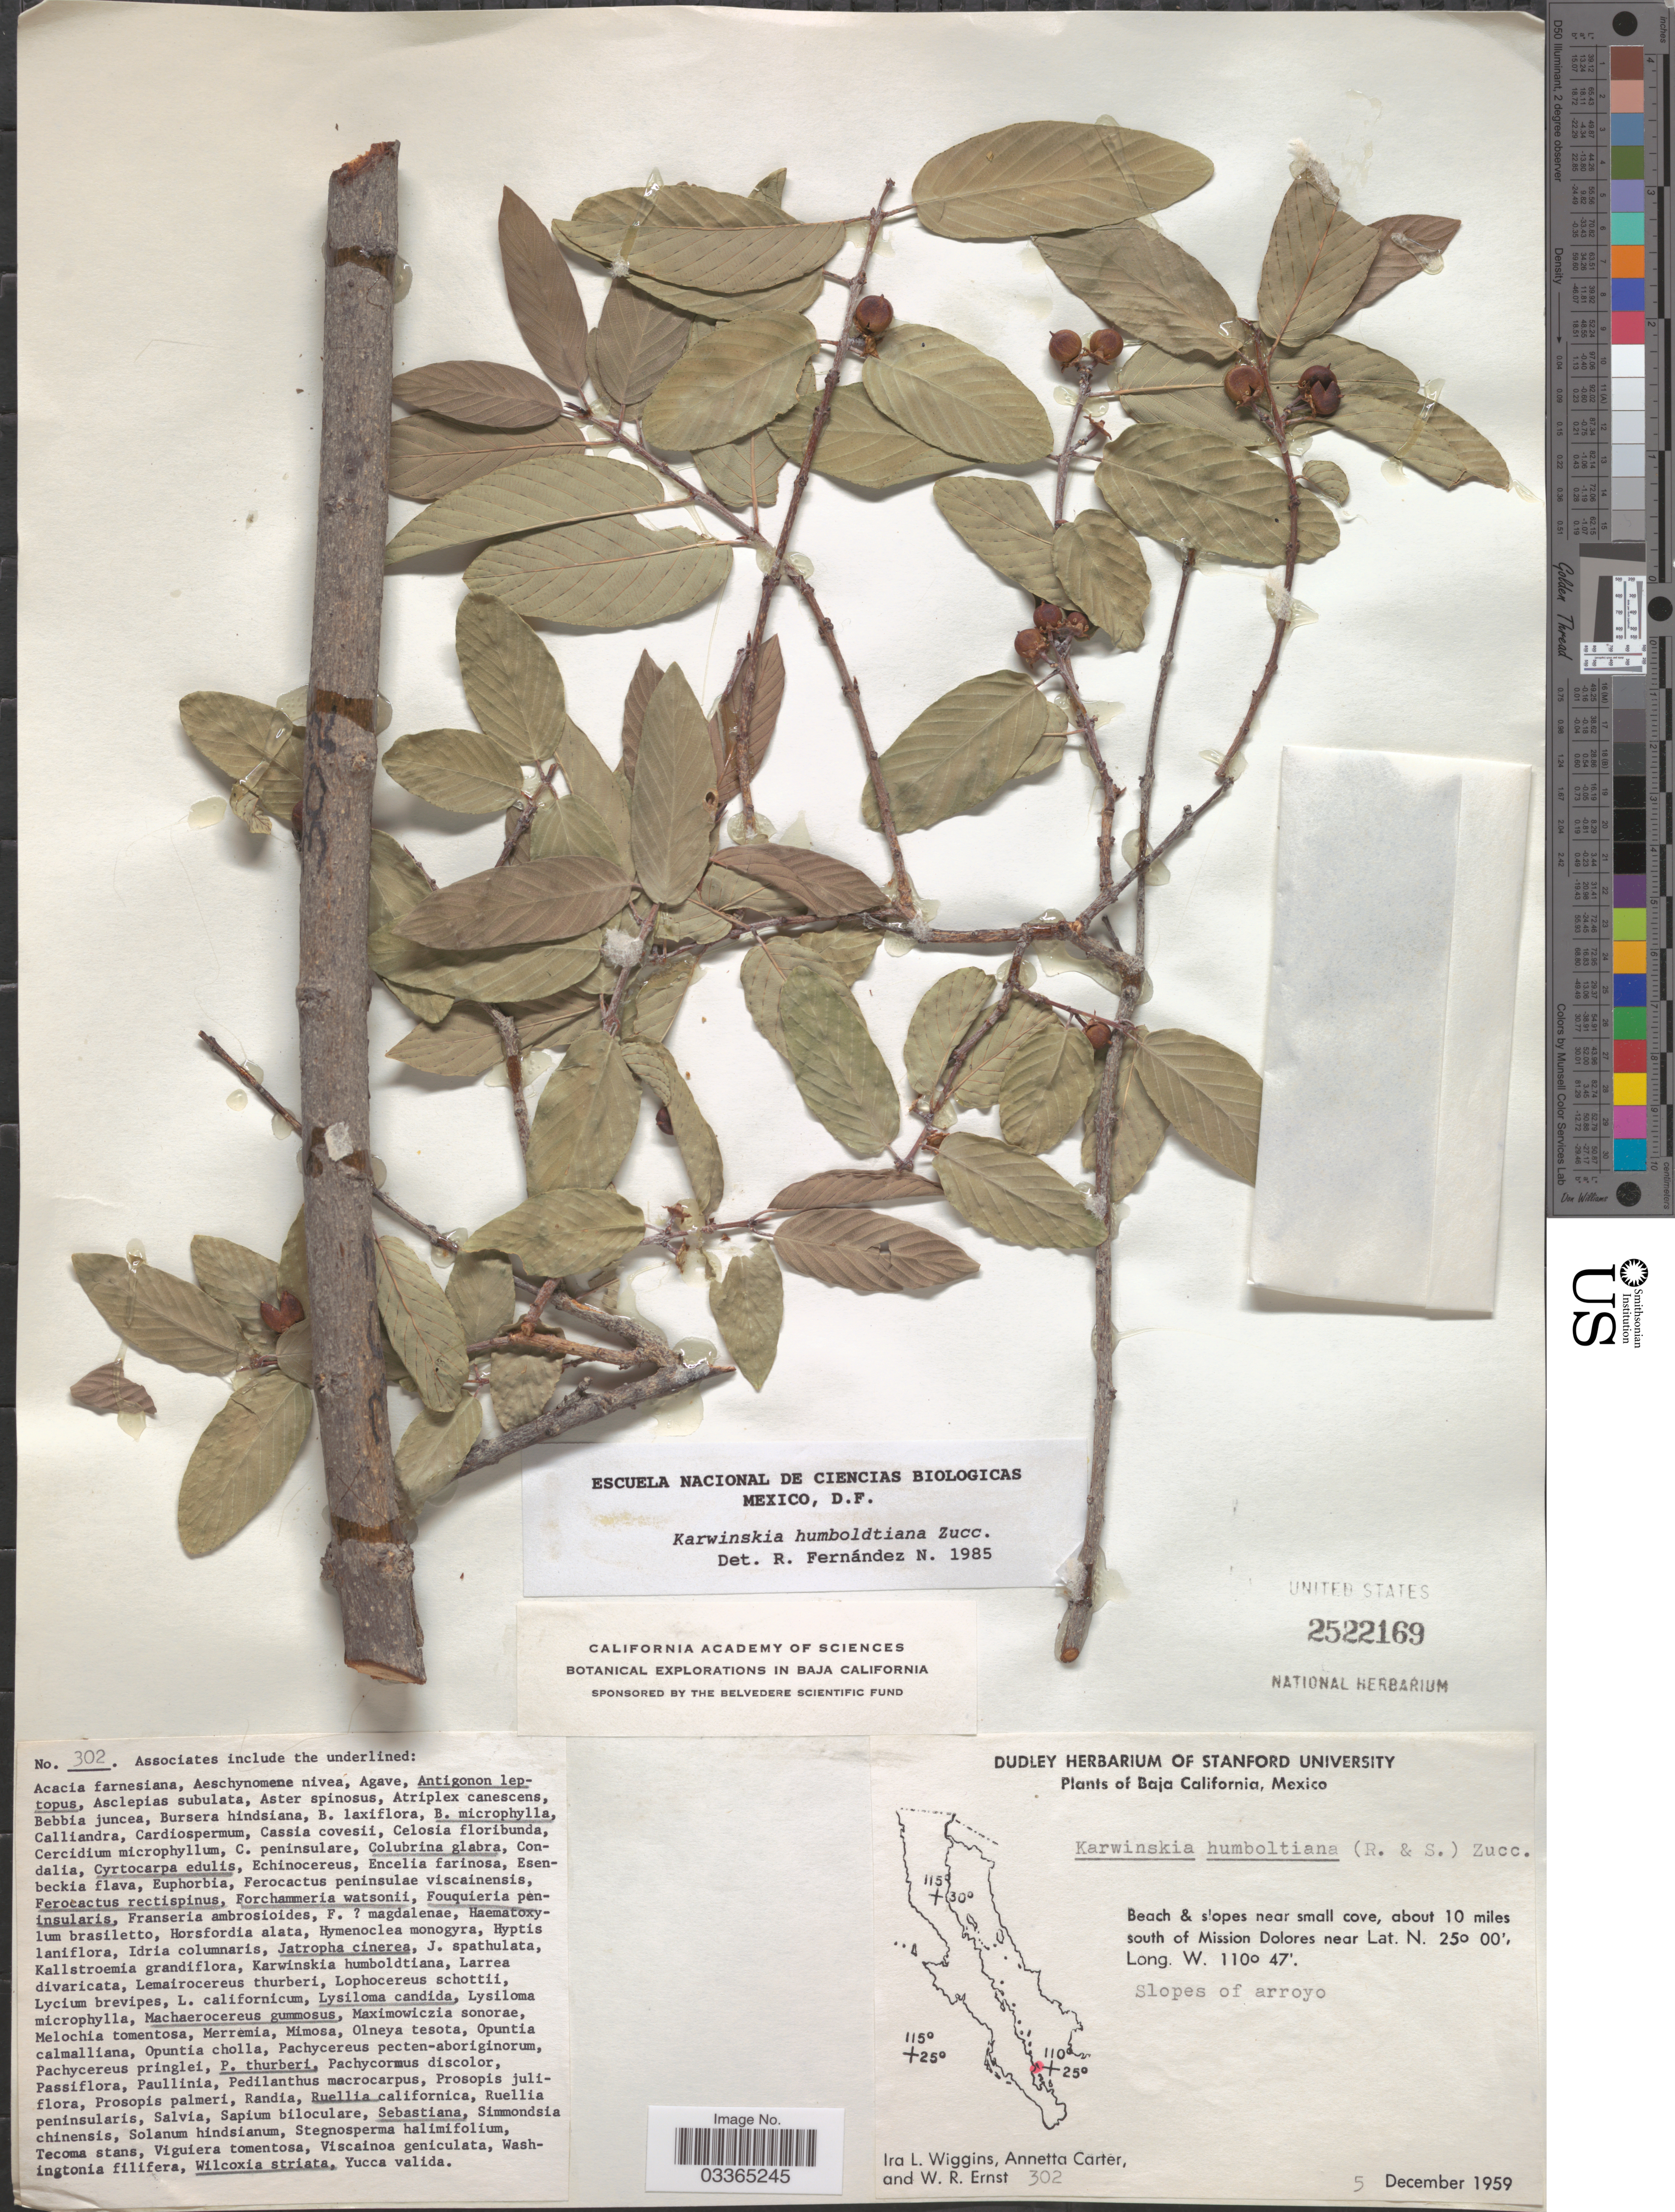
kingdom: Plantae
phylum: Tracheophyta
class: Magnoliopsida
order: Rosales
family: Rhamnaceae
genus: Karwinskia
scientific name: Karwinskia humboldtiana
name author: (Schult.) Zucc.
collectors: I. L. Wiggins, Annetta Carter & W. R. Ernst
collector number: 302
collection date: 1959-12-05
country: Mexico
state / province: Baja California Sur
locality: About 10 miles south of Mission Dolores.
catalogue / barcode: US 2522169